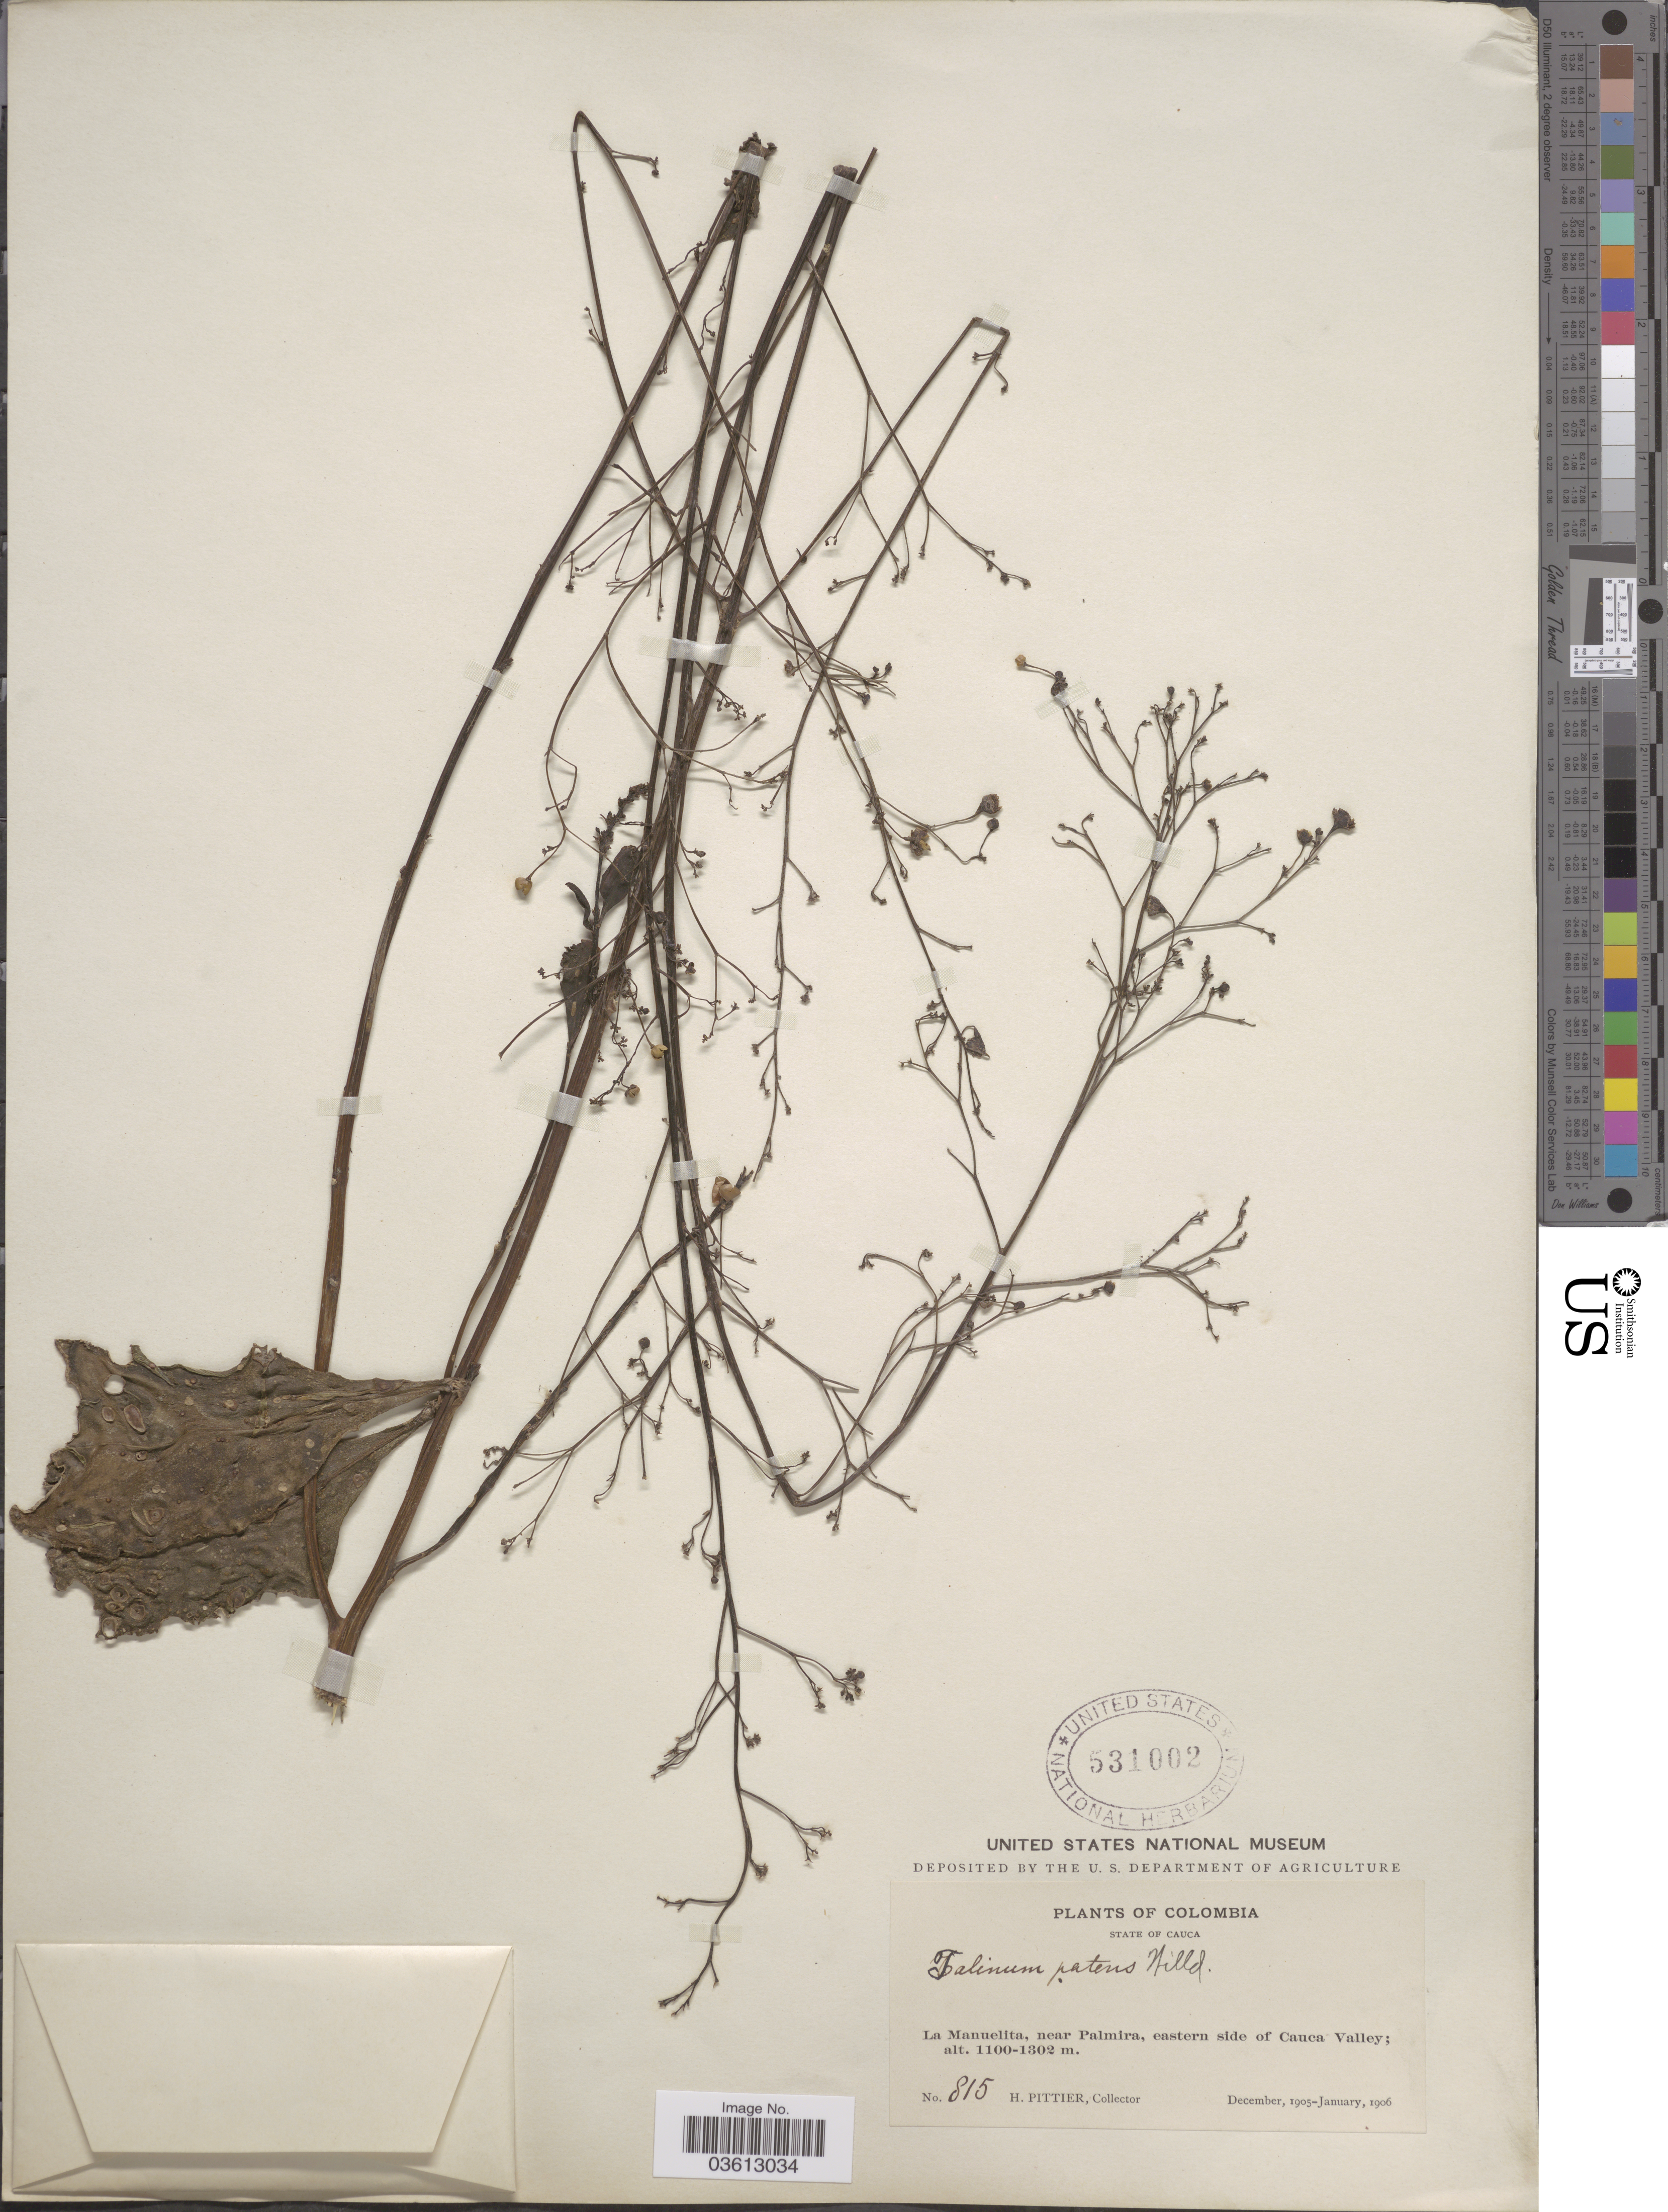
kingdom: Plantae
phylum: Tracheophyta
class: Magnoliopsida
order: Caryophyllales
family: Talinaceae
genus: Talinum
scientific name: Talinum paniculatum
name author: (Jacq.) Gaertn.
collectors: H. F. Pittier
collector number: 815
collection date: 1905-12/1906-01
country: Colombia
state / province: Cauca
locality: La Manuelita, near Palmira, eastern side of Cauca Valley.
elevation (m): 1100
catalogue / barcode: US 531002